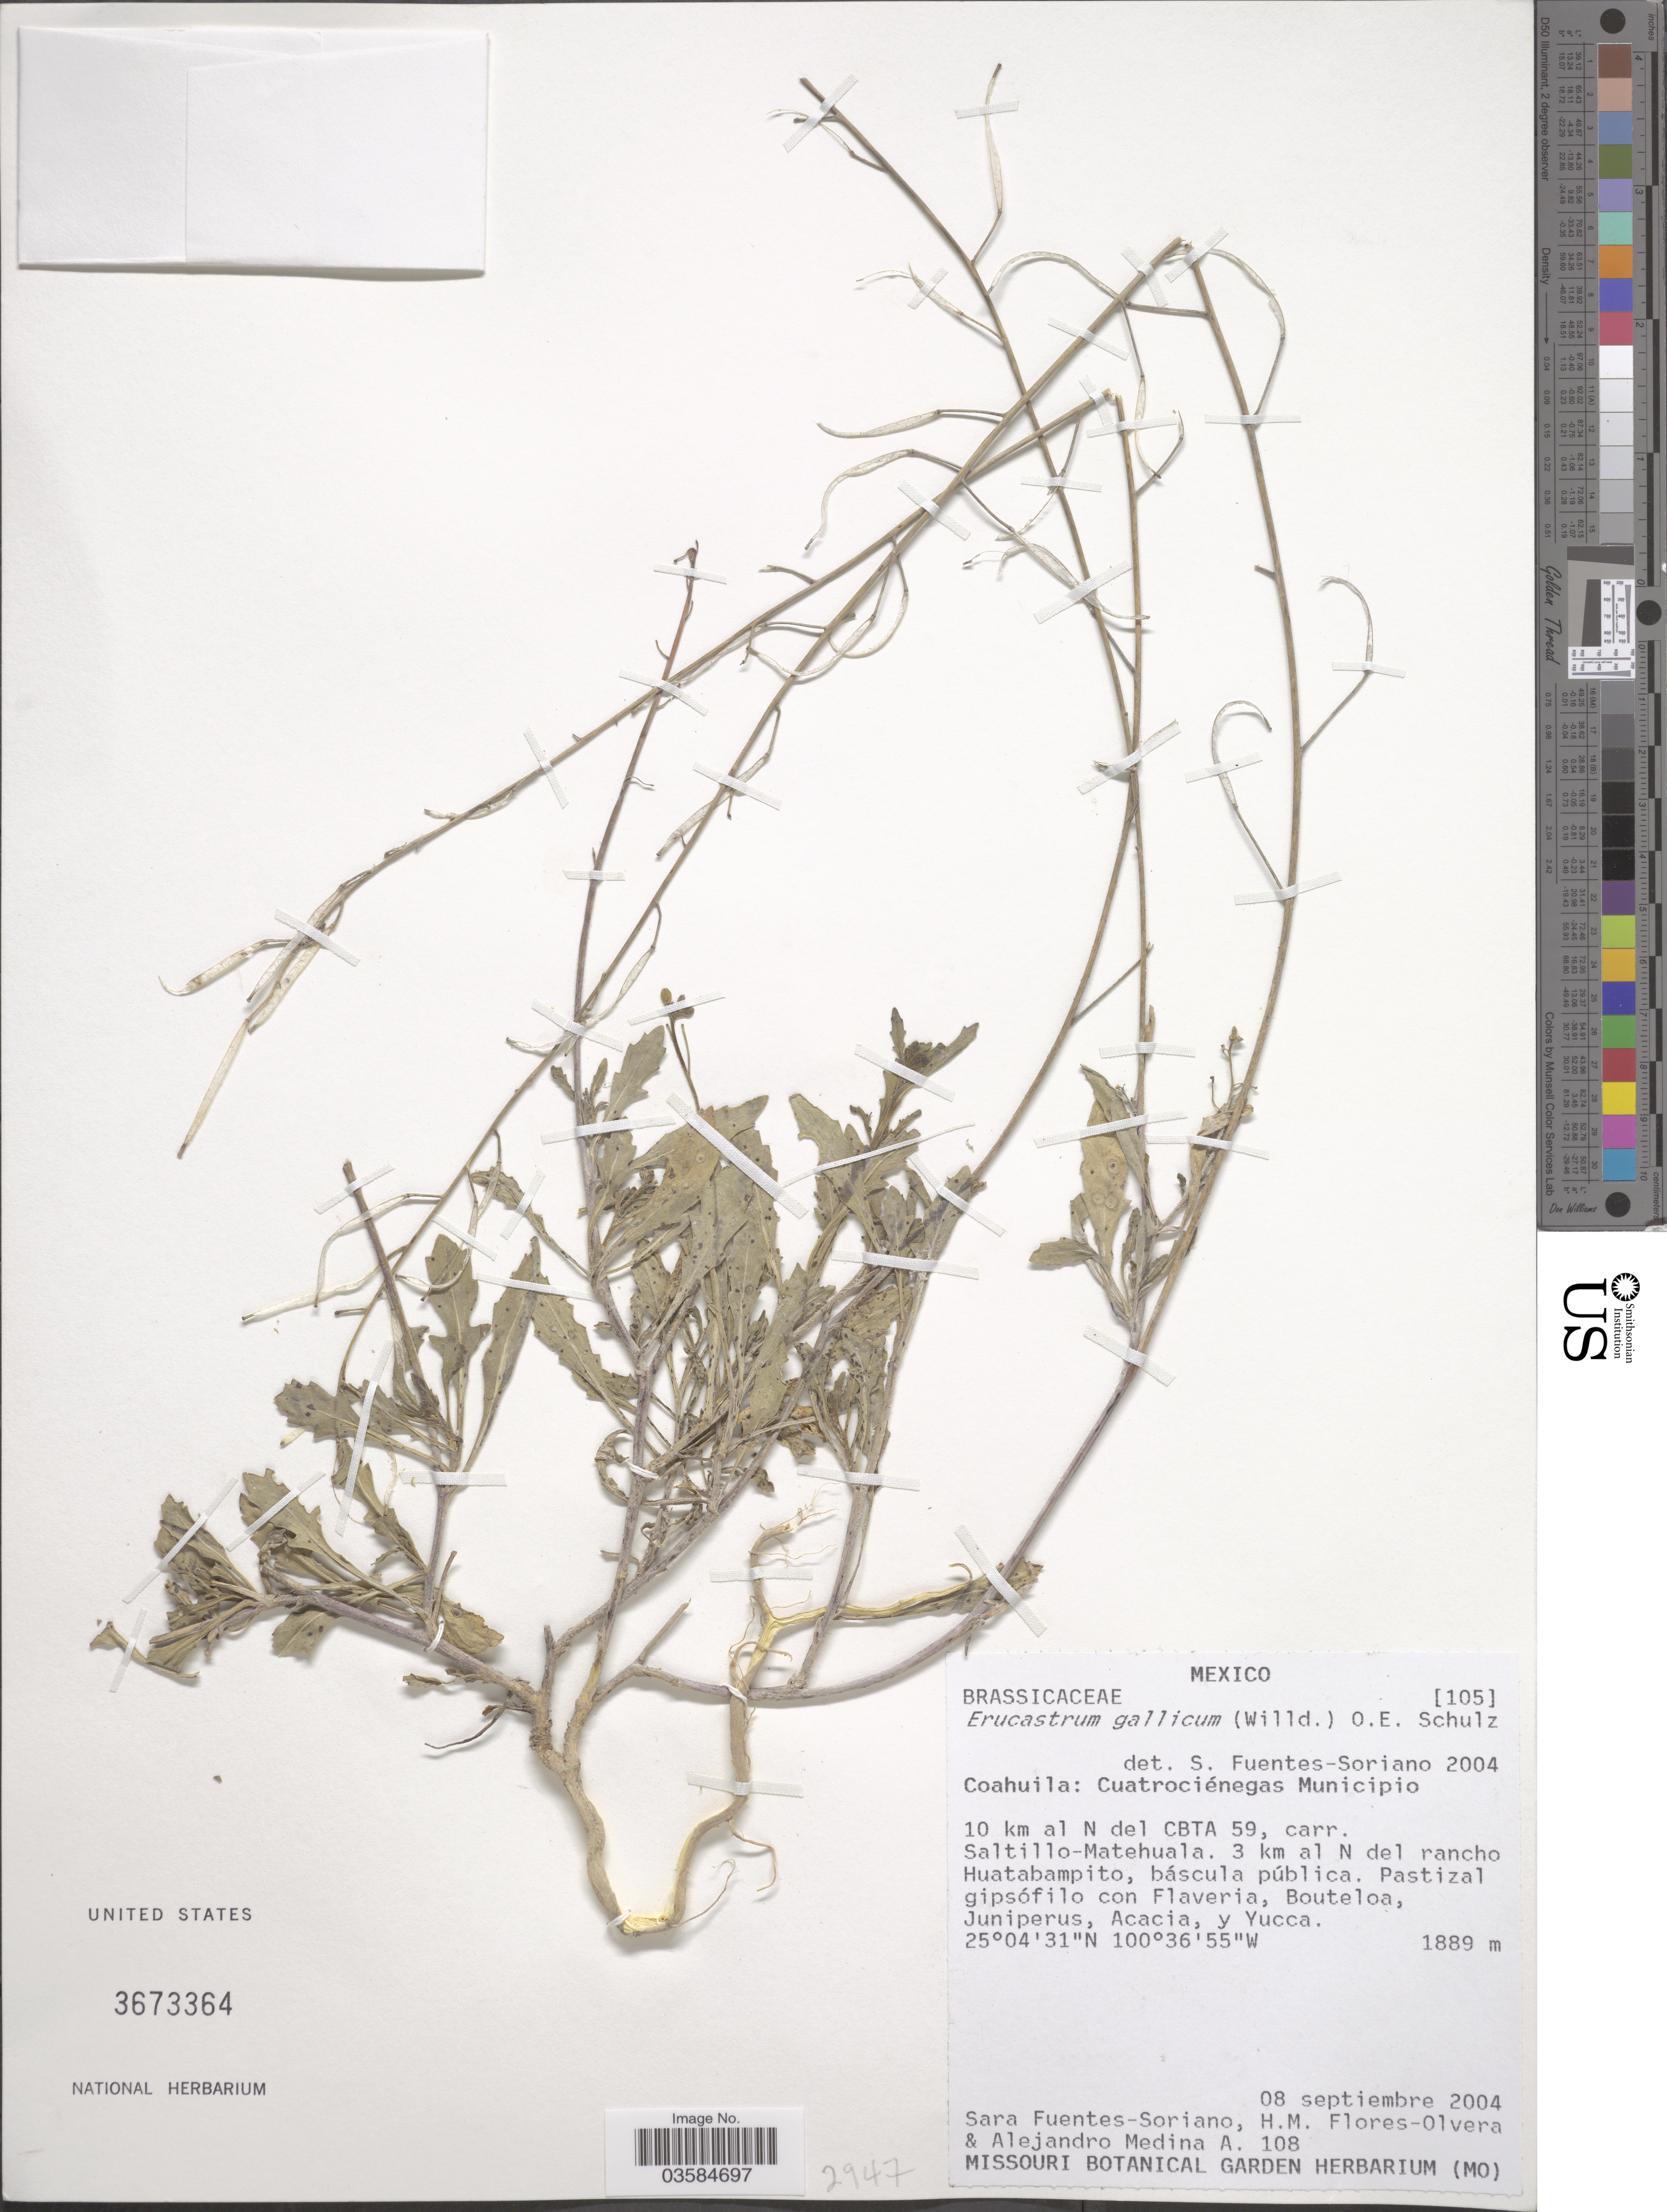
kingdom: Plantae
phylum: Tracheophyta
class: Magnoliopsida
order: Brassicales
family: Brassicaceae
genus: Erucastrum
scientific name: Erucastrum gallicum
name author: (Willd.) O.E. Schulz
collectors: S. Fuentes Soriano, H. Flores Olvera & A. Medina A.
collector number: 108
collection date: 2004-09-08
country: Mexico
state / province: Coahuila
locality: Cuetrociénegas Municipio. 10 km al N del CBTA 59, carr. Saltillo-Matehuala. 3 km al N del rancho Huatabampito, báscula pública.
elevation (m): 1889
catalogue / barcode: US 3673364